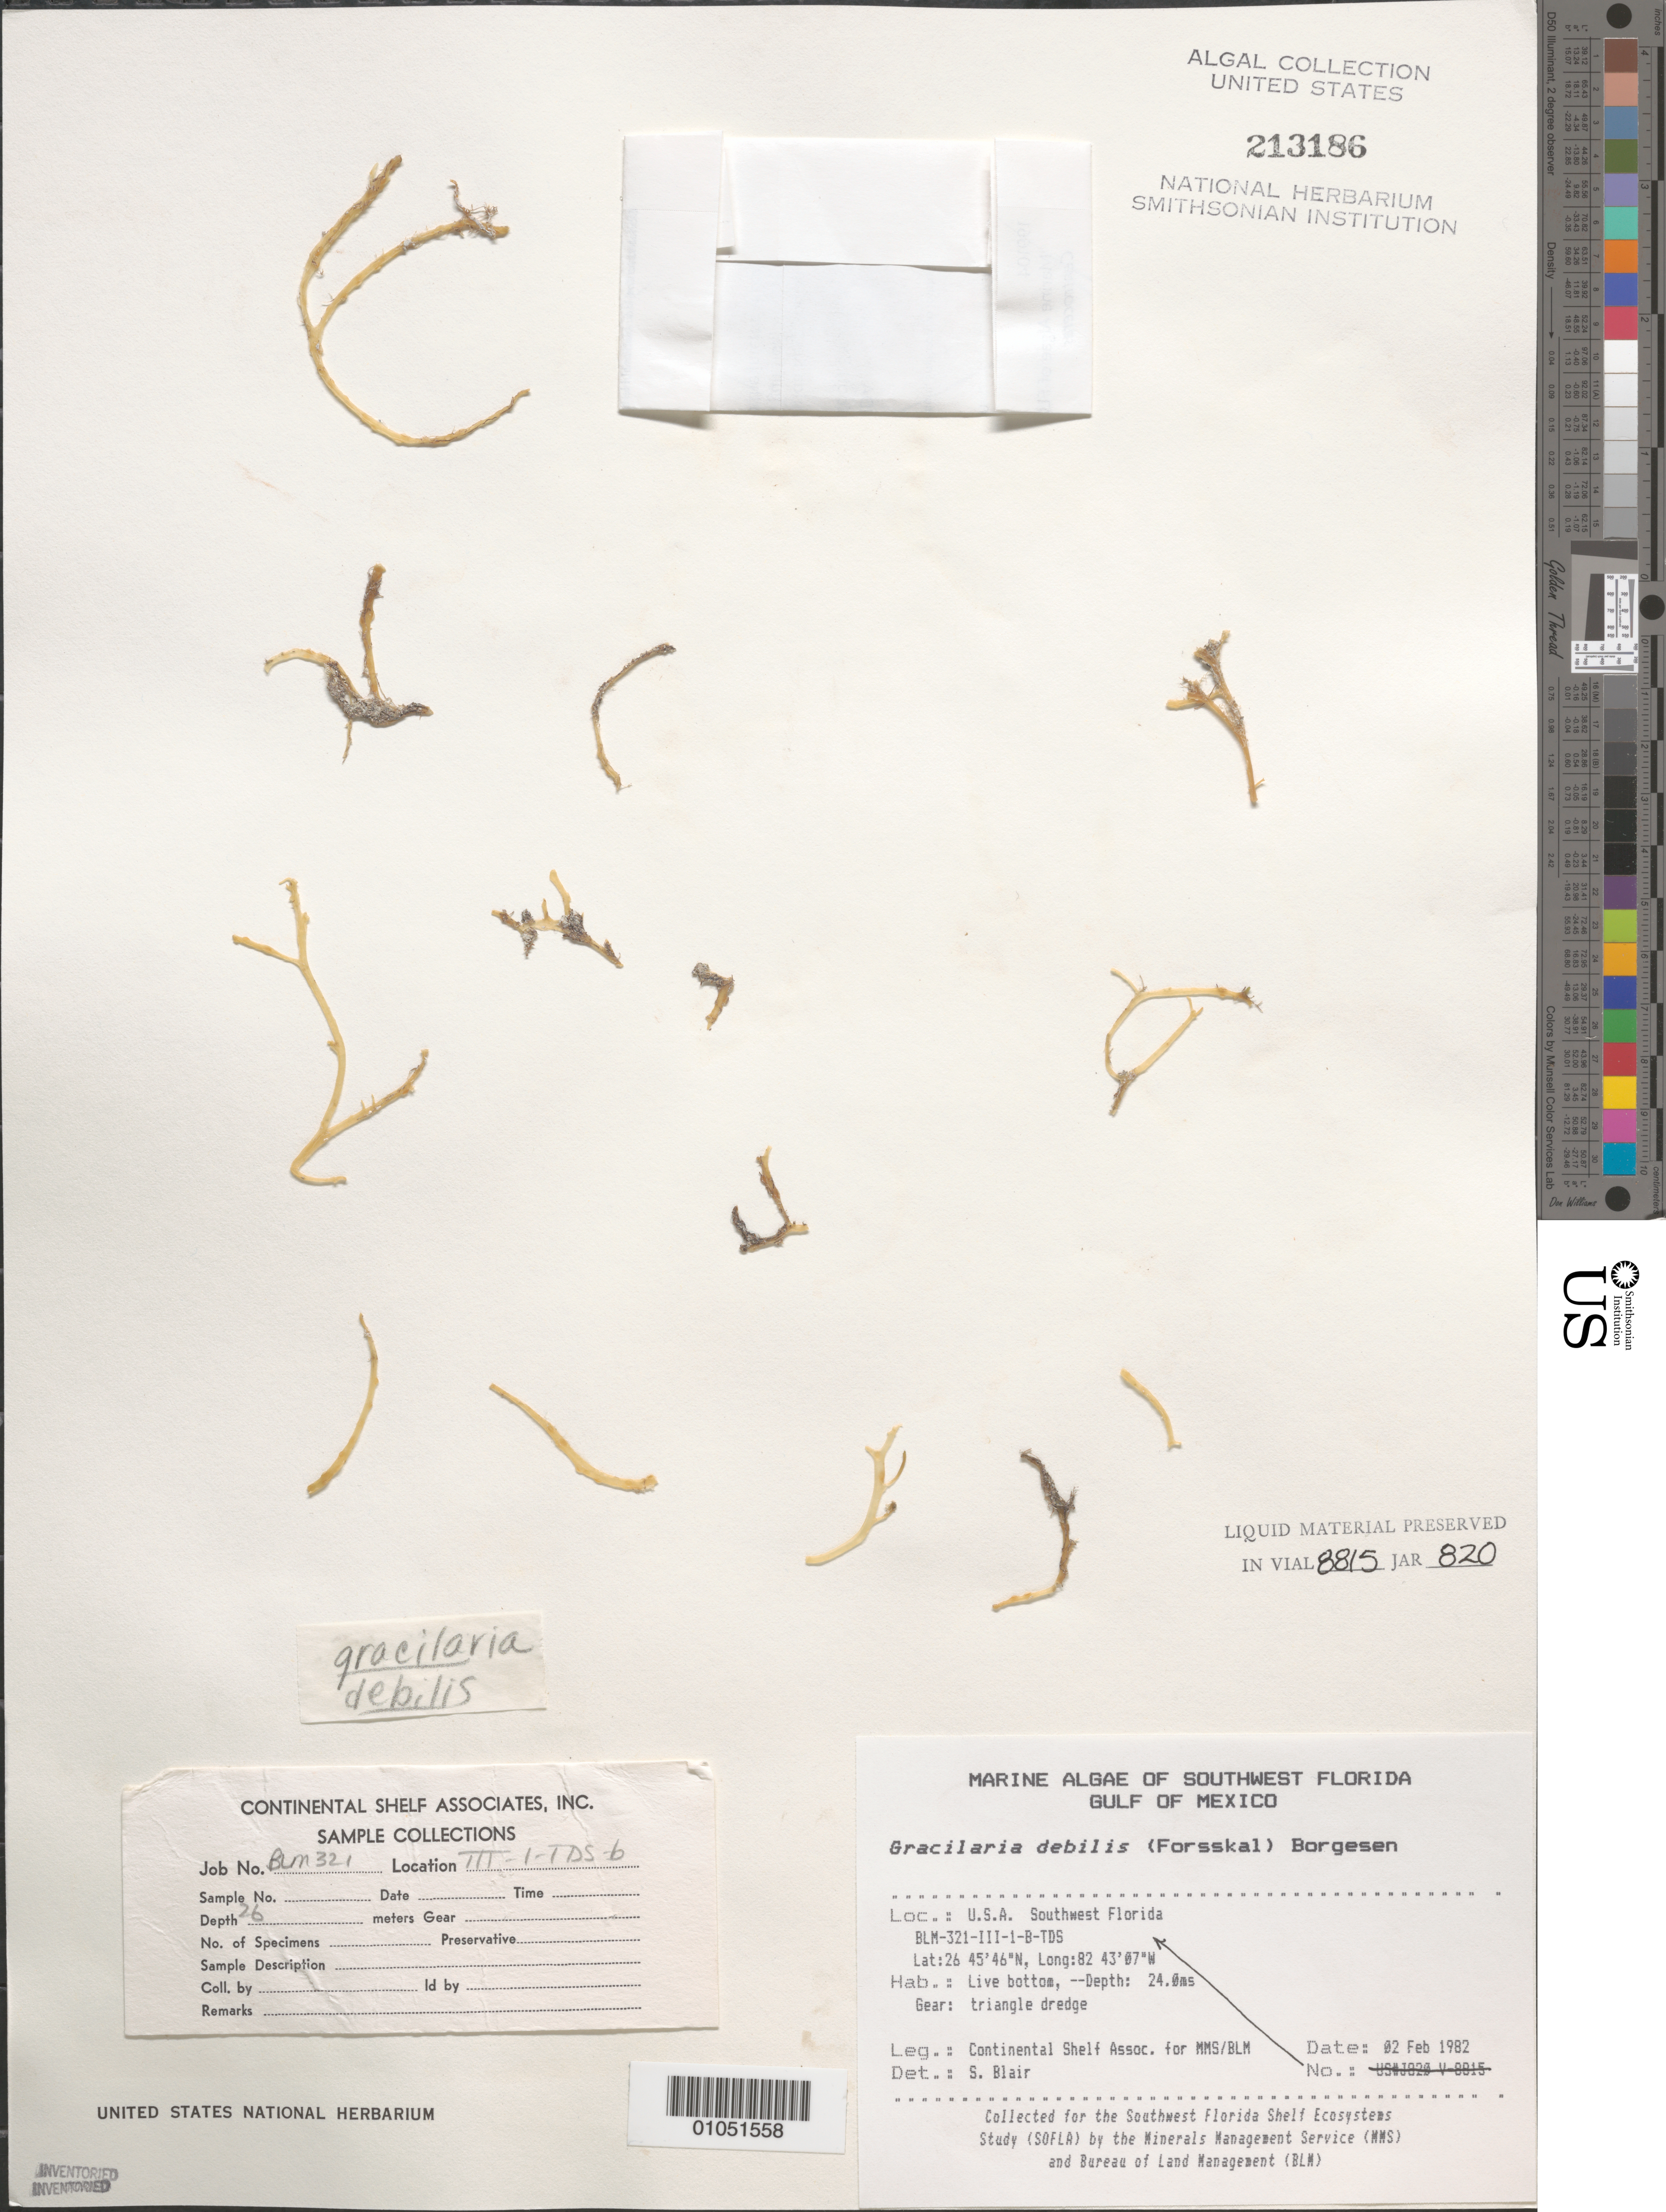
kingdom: Plantae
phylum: Rhodophyta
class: Florideophyceae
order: Gracilariales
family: Gracilariaceae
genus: Gracilaria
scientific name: Gracilaria debilis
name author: (Forssk.) Børgesen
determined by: Blair, S. M.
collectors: Continental Shelf Associates for the MMS/BLM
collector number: BLM-321-III-1-B-TDS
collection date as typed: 02 Feb 1982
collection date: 1982-02-02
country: United States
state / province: Florida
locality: Gulf of Mexico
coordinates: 26 45'46"N, 82 43'07"W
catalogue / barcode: US 213186